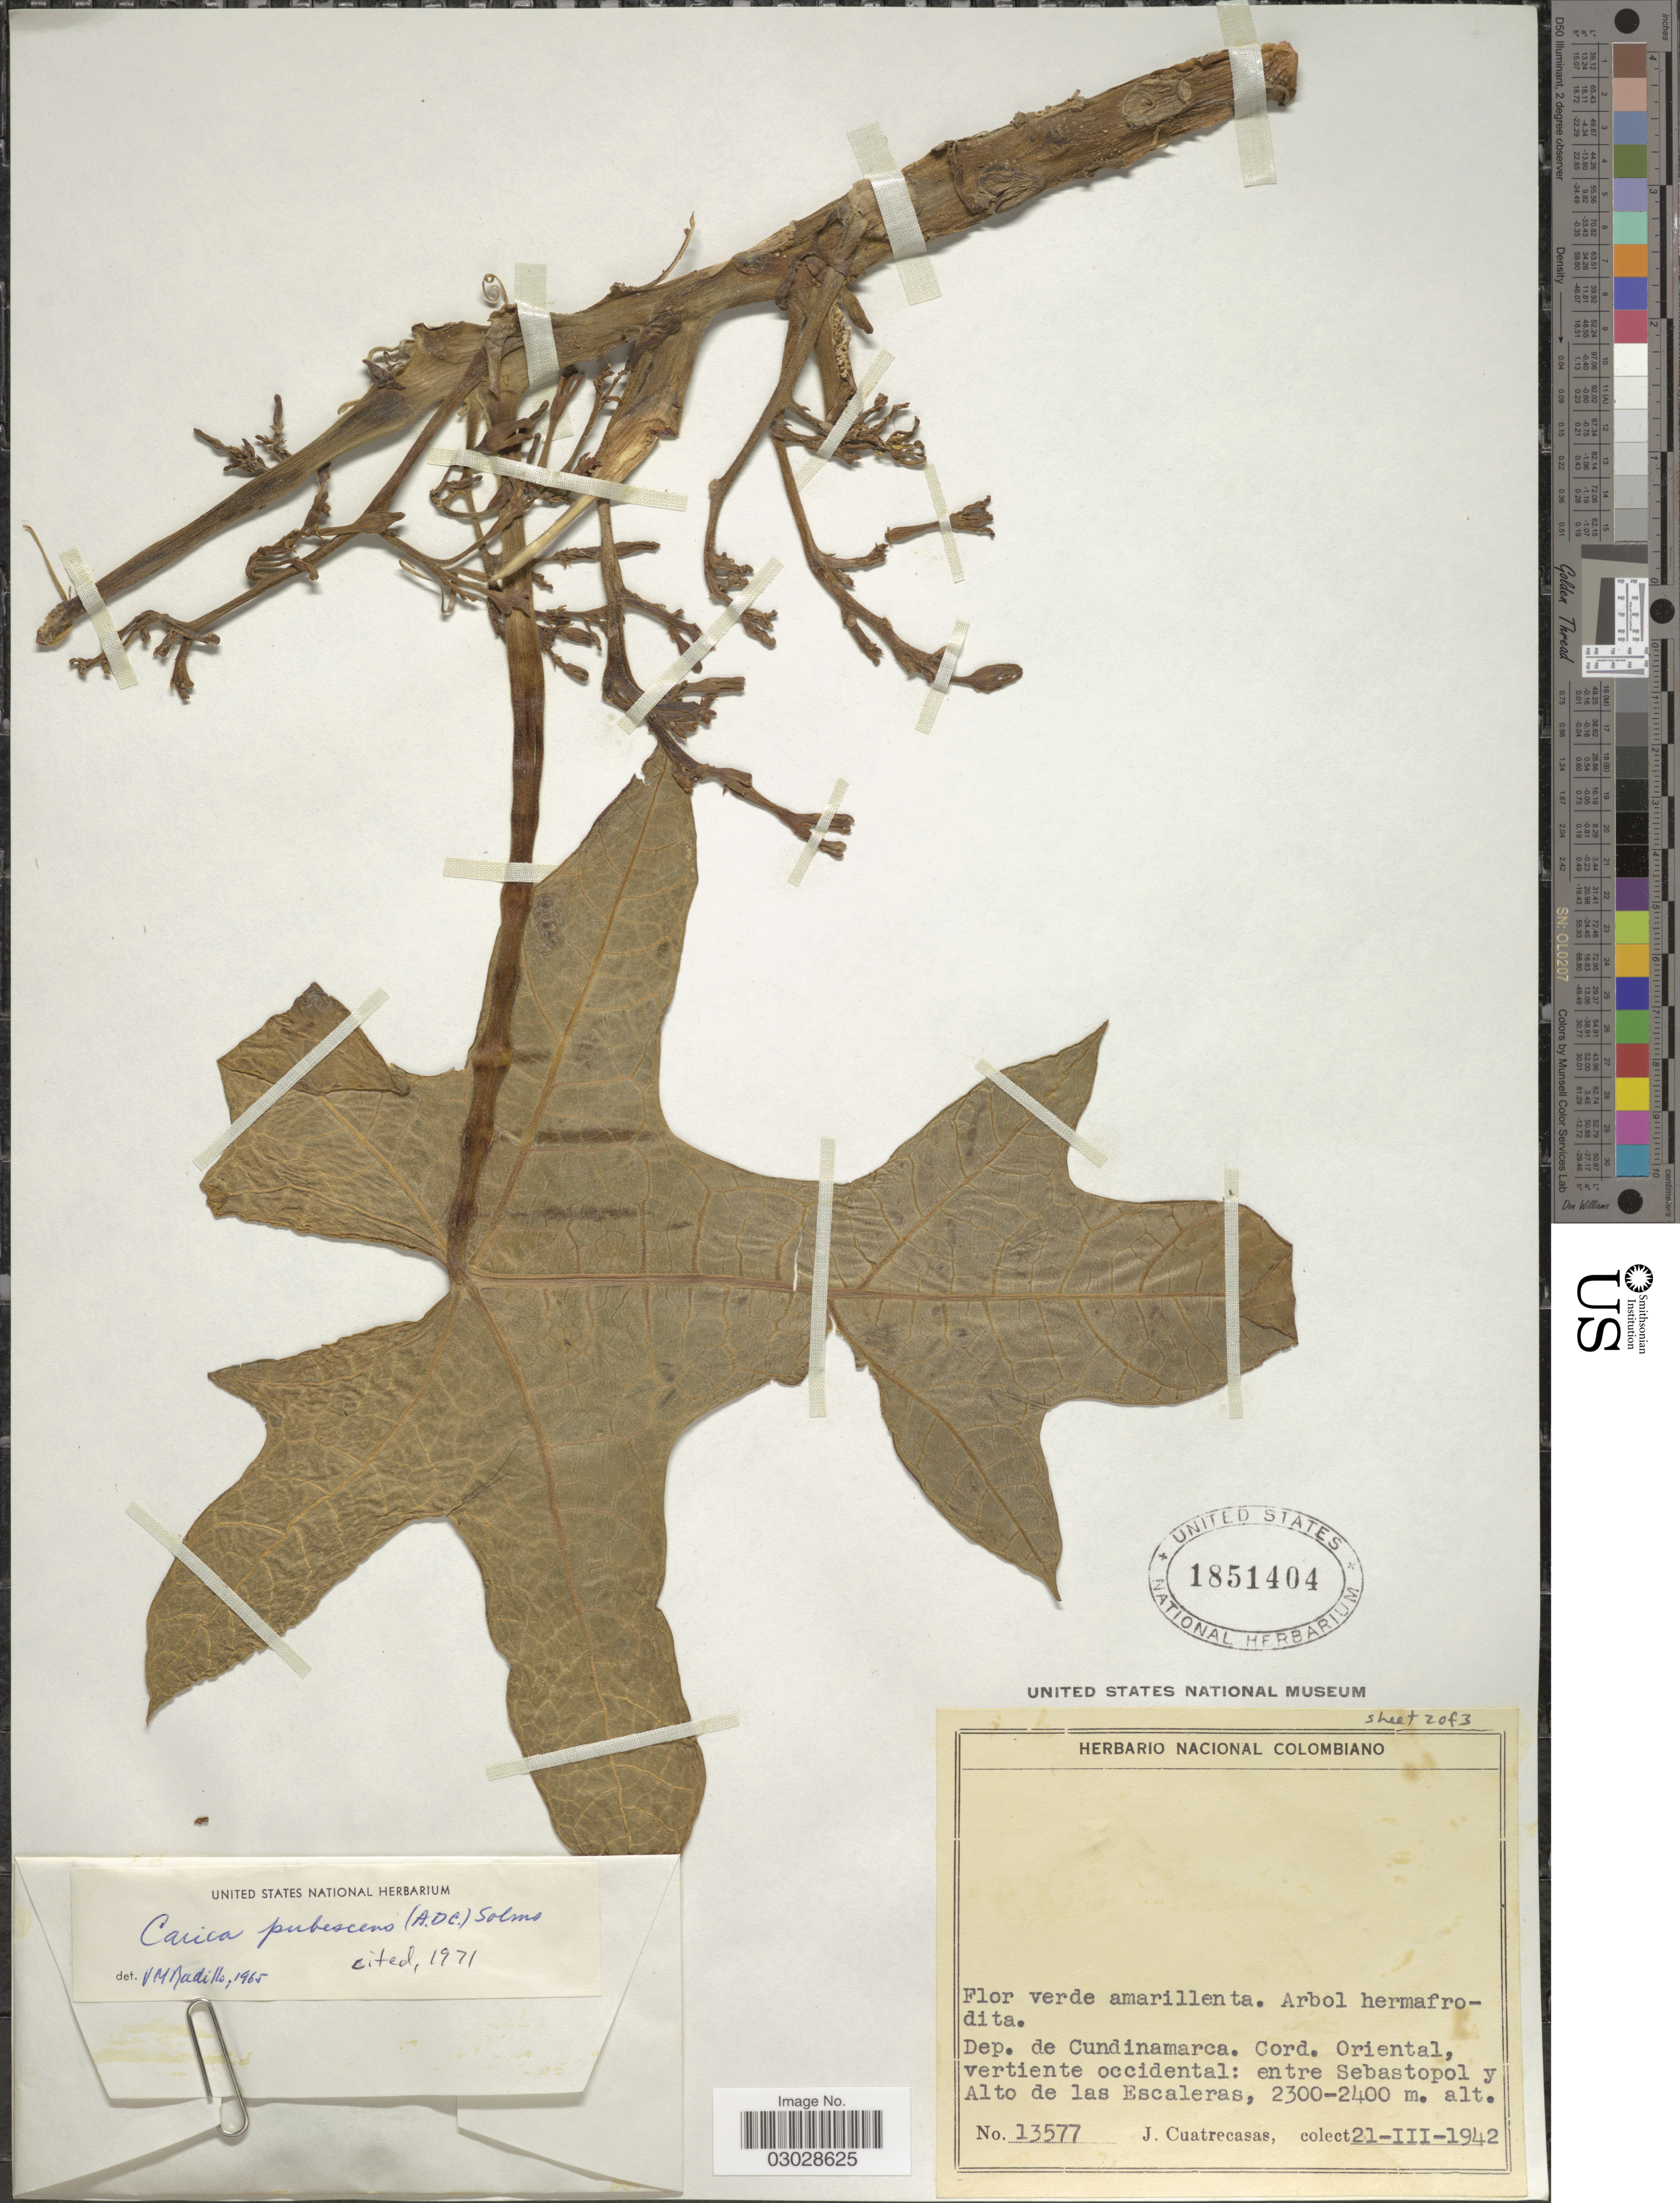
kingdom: Plantae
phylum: Tracheophyta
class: Magnoliopsida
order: Brassicales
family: Caricaceae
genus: Vasconcellea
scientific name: Vasconcellea pubescens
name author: A. DC.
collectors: J. Cuatrecasas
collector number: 13577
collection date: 1942-03-21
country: Colombia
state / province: Cundinamarca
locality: Dep. de Cundinamarca. Cord. Oriental, vertiente occidental: entre Sebastopol y Alto de las Escaleras.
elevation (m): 2300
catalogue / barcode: US 1851404